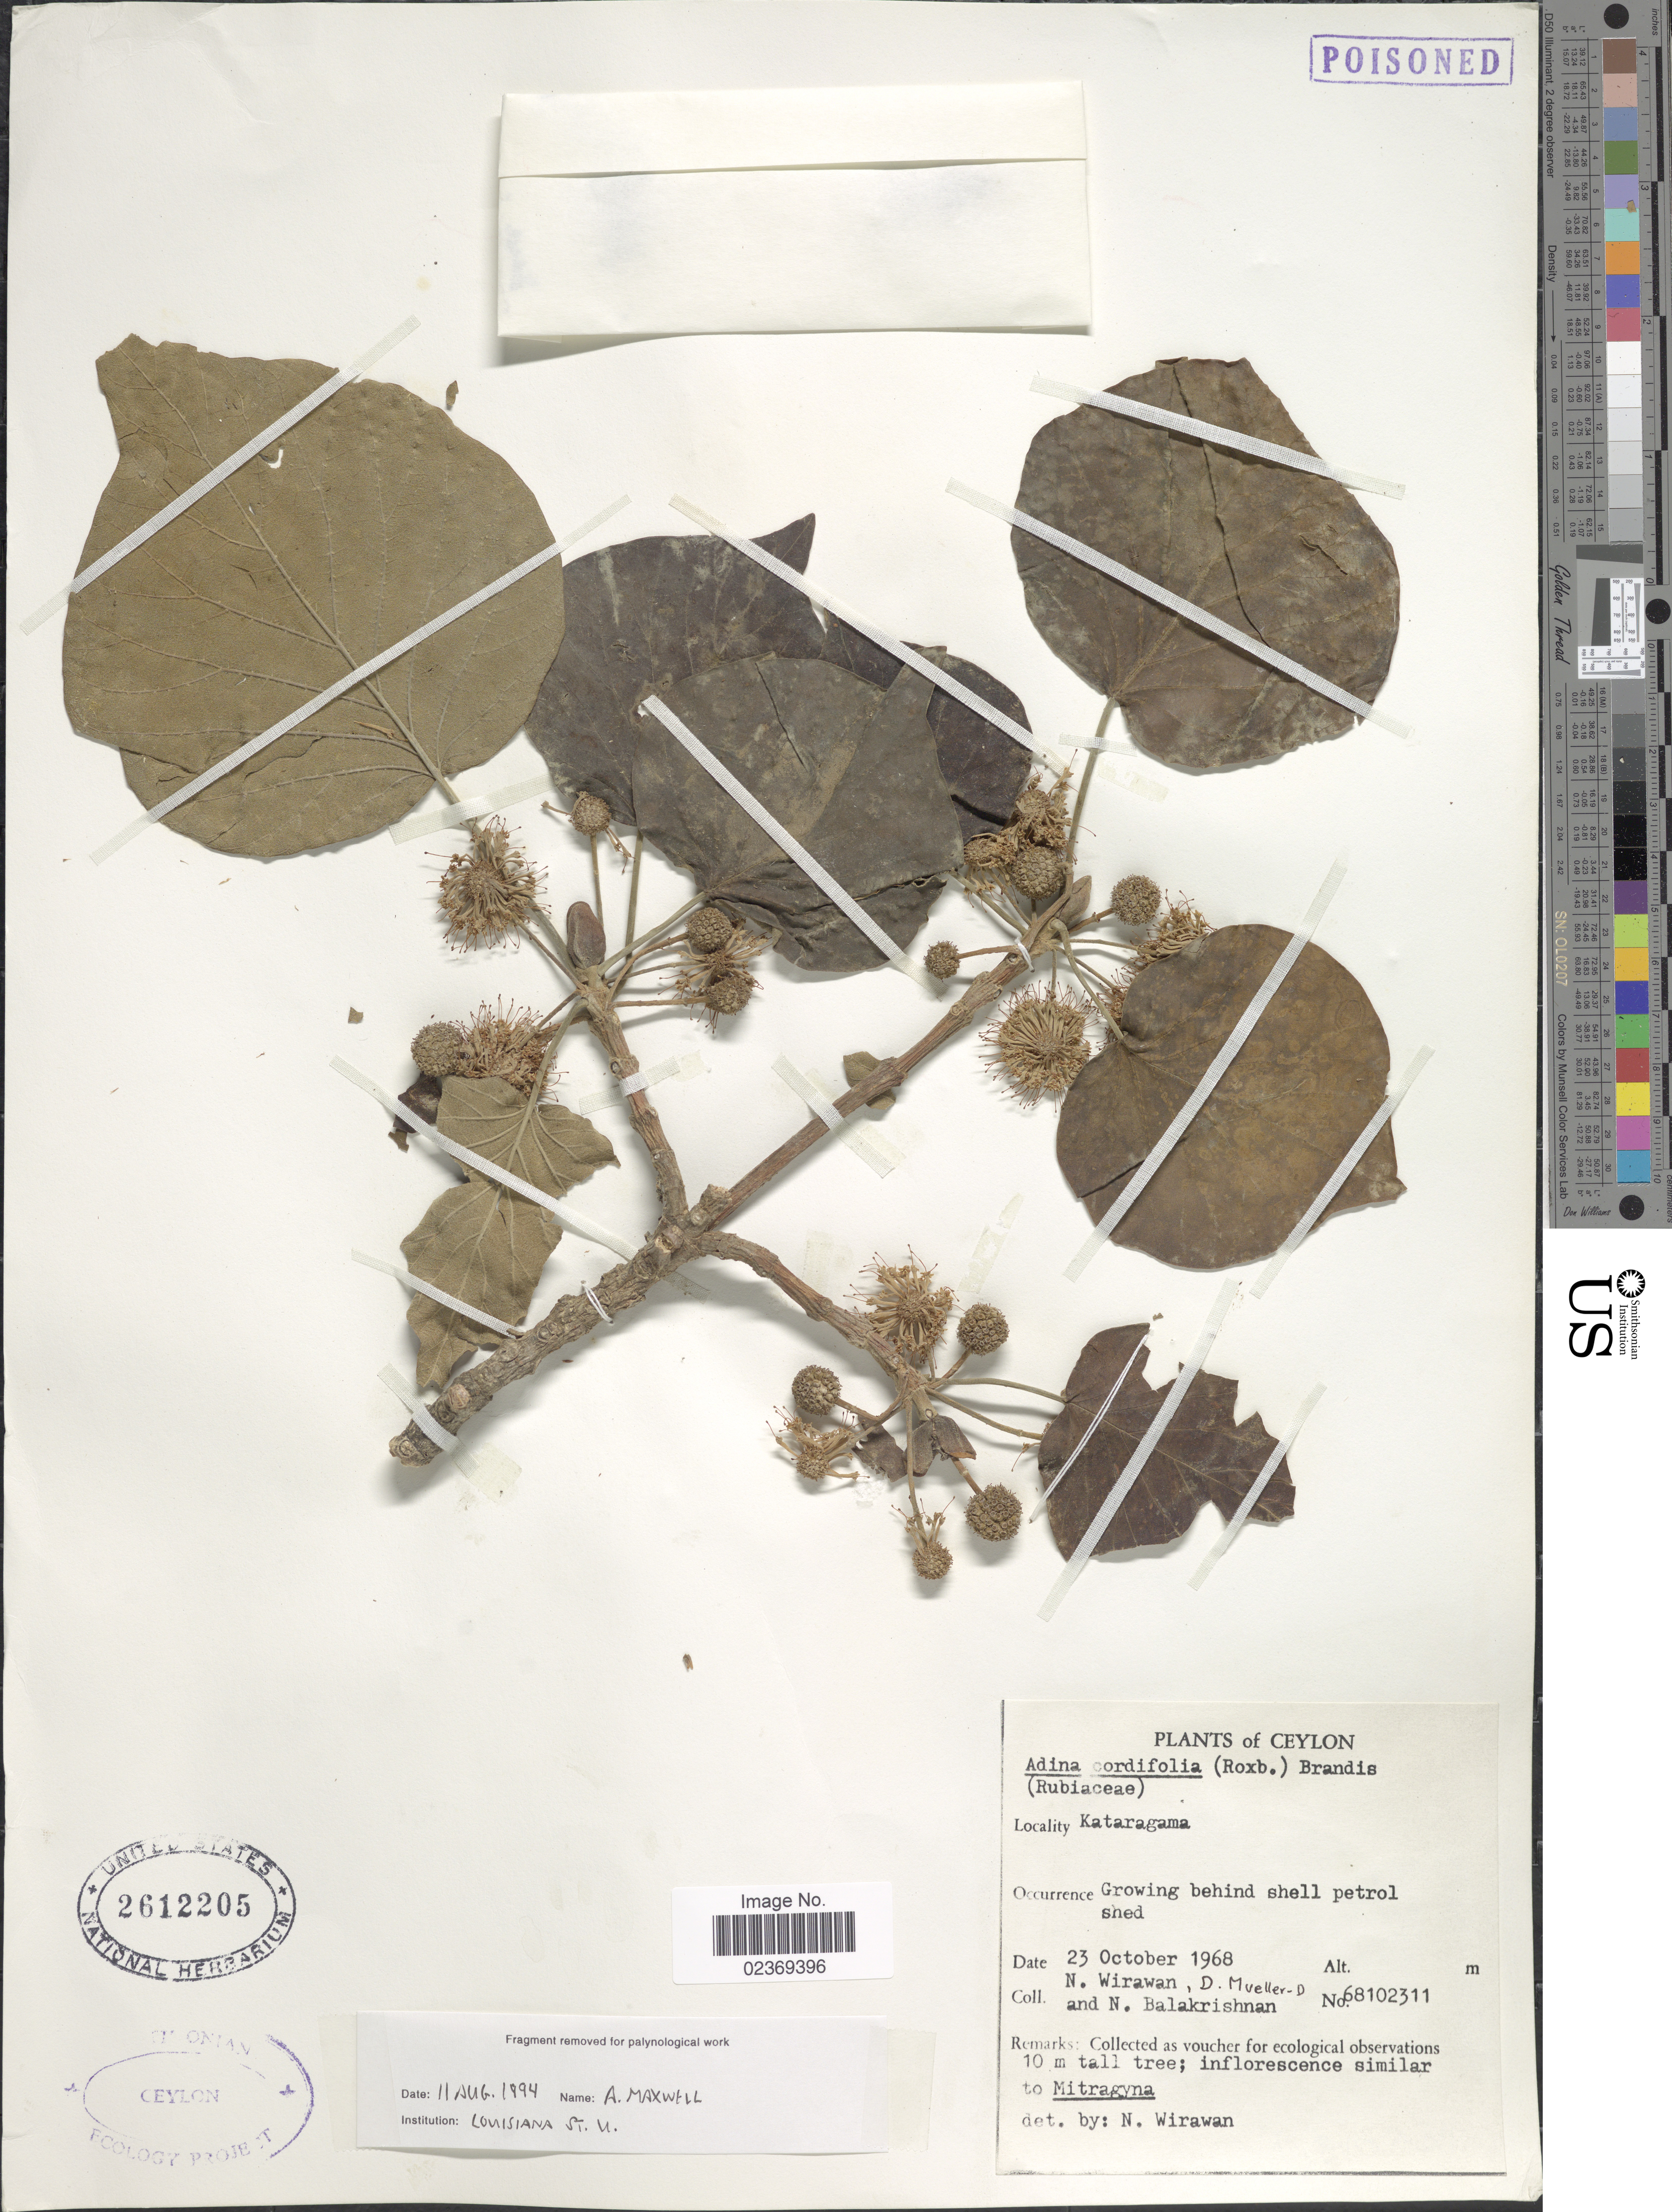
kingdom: Plantae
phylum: Tracheophyta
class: Magnoliopsida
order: Gentianales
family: Rubiaceae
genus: Adina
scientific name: Adina cordifolia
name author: (Roxb.) Hook. f. & Benth.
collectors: N. Wirawan, D. Mueller-Dombois & N. Balakrishnan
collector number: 68102311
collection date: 1968-10-23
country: Sri Lanka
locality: Ceylon, Kataragama.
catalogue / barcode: US 2612205